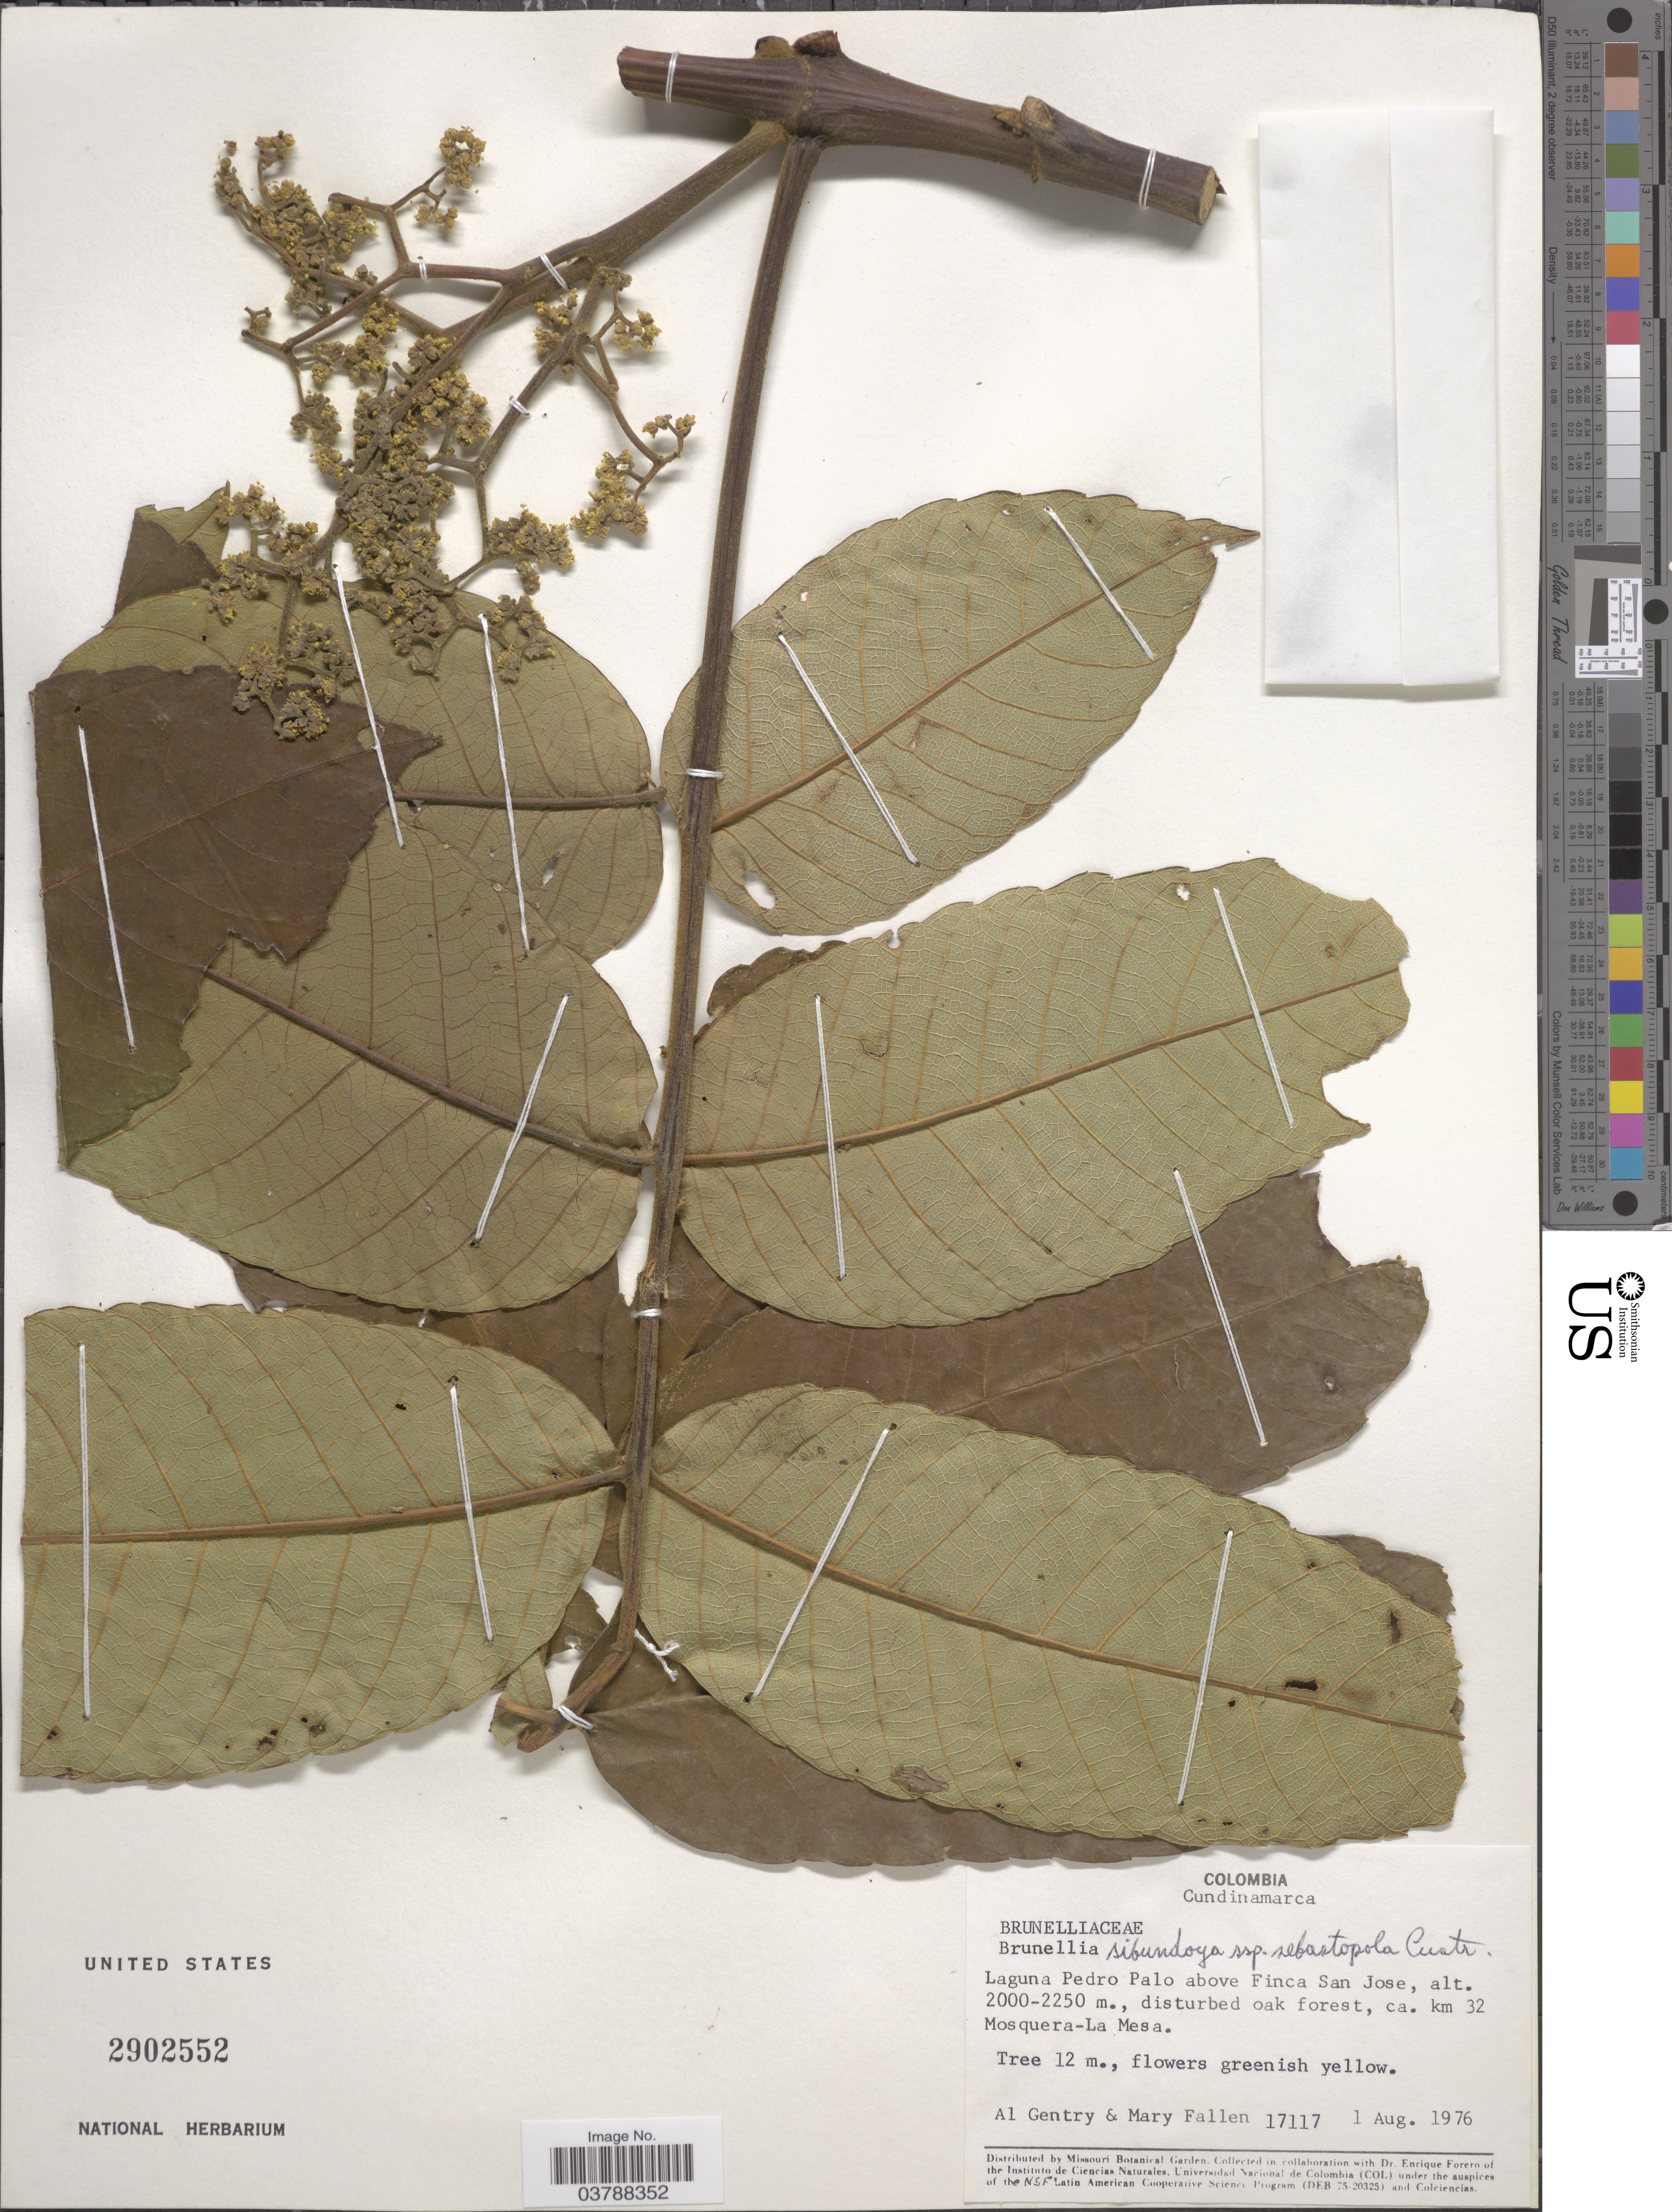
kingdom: Plantae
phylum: Tracheophyta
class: Magnoliopsida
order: Oxalidales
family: Brunelliaceae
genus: Brunellia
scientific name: Brunellia sibundoya subsp. sebastopola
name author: Cuatrec.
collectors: A. H. Gentry & M. Fallen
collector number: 17117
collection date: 1976-08-01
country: Colombia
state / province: Cundinamarca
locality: Laguna Pedro Palo above Finca San Jose, ca. km 32 Mosquera-La Mesa.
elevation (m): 2000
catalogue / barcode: US 2902552